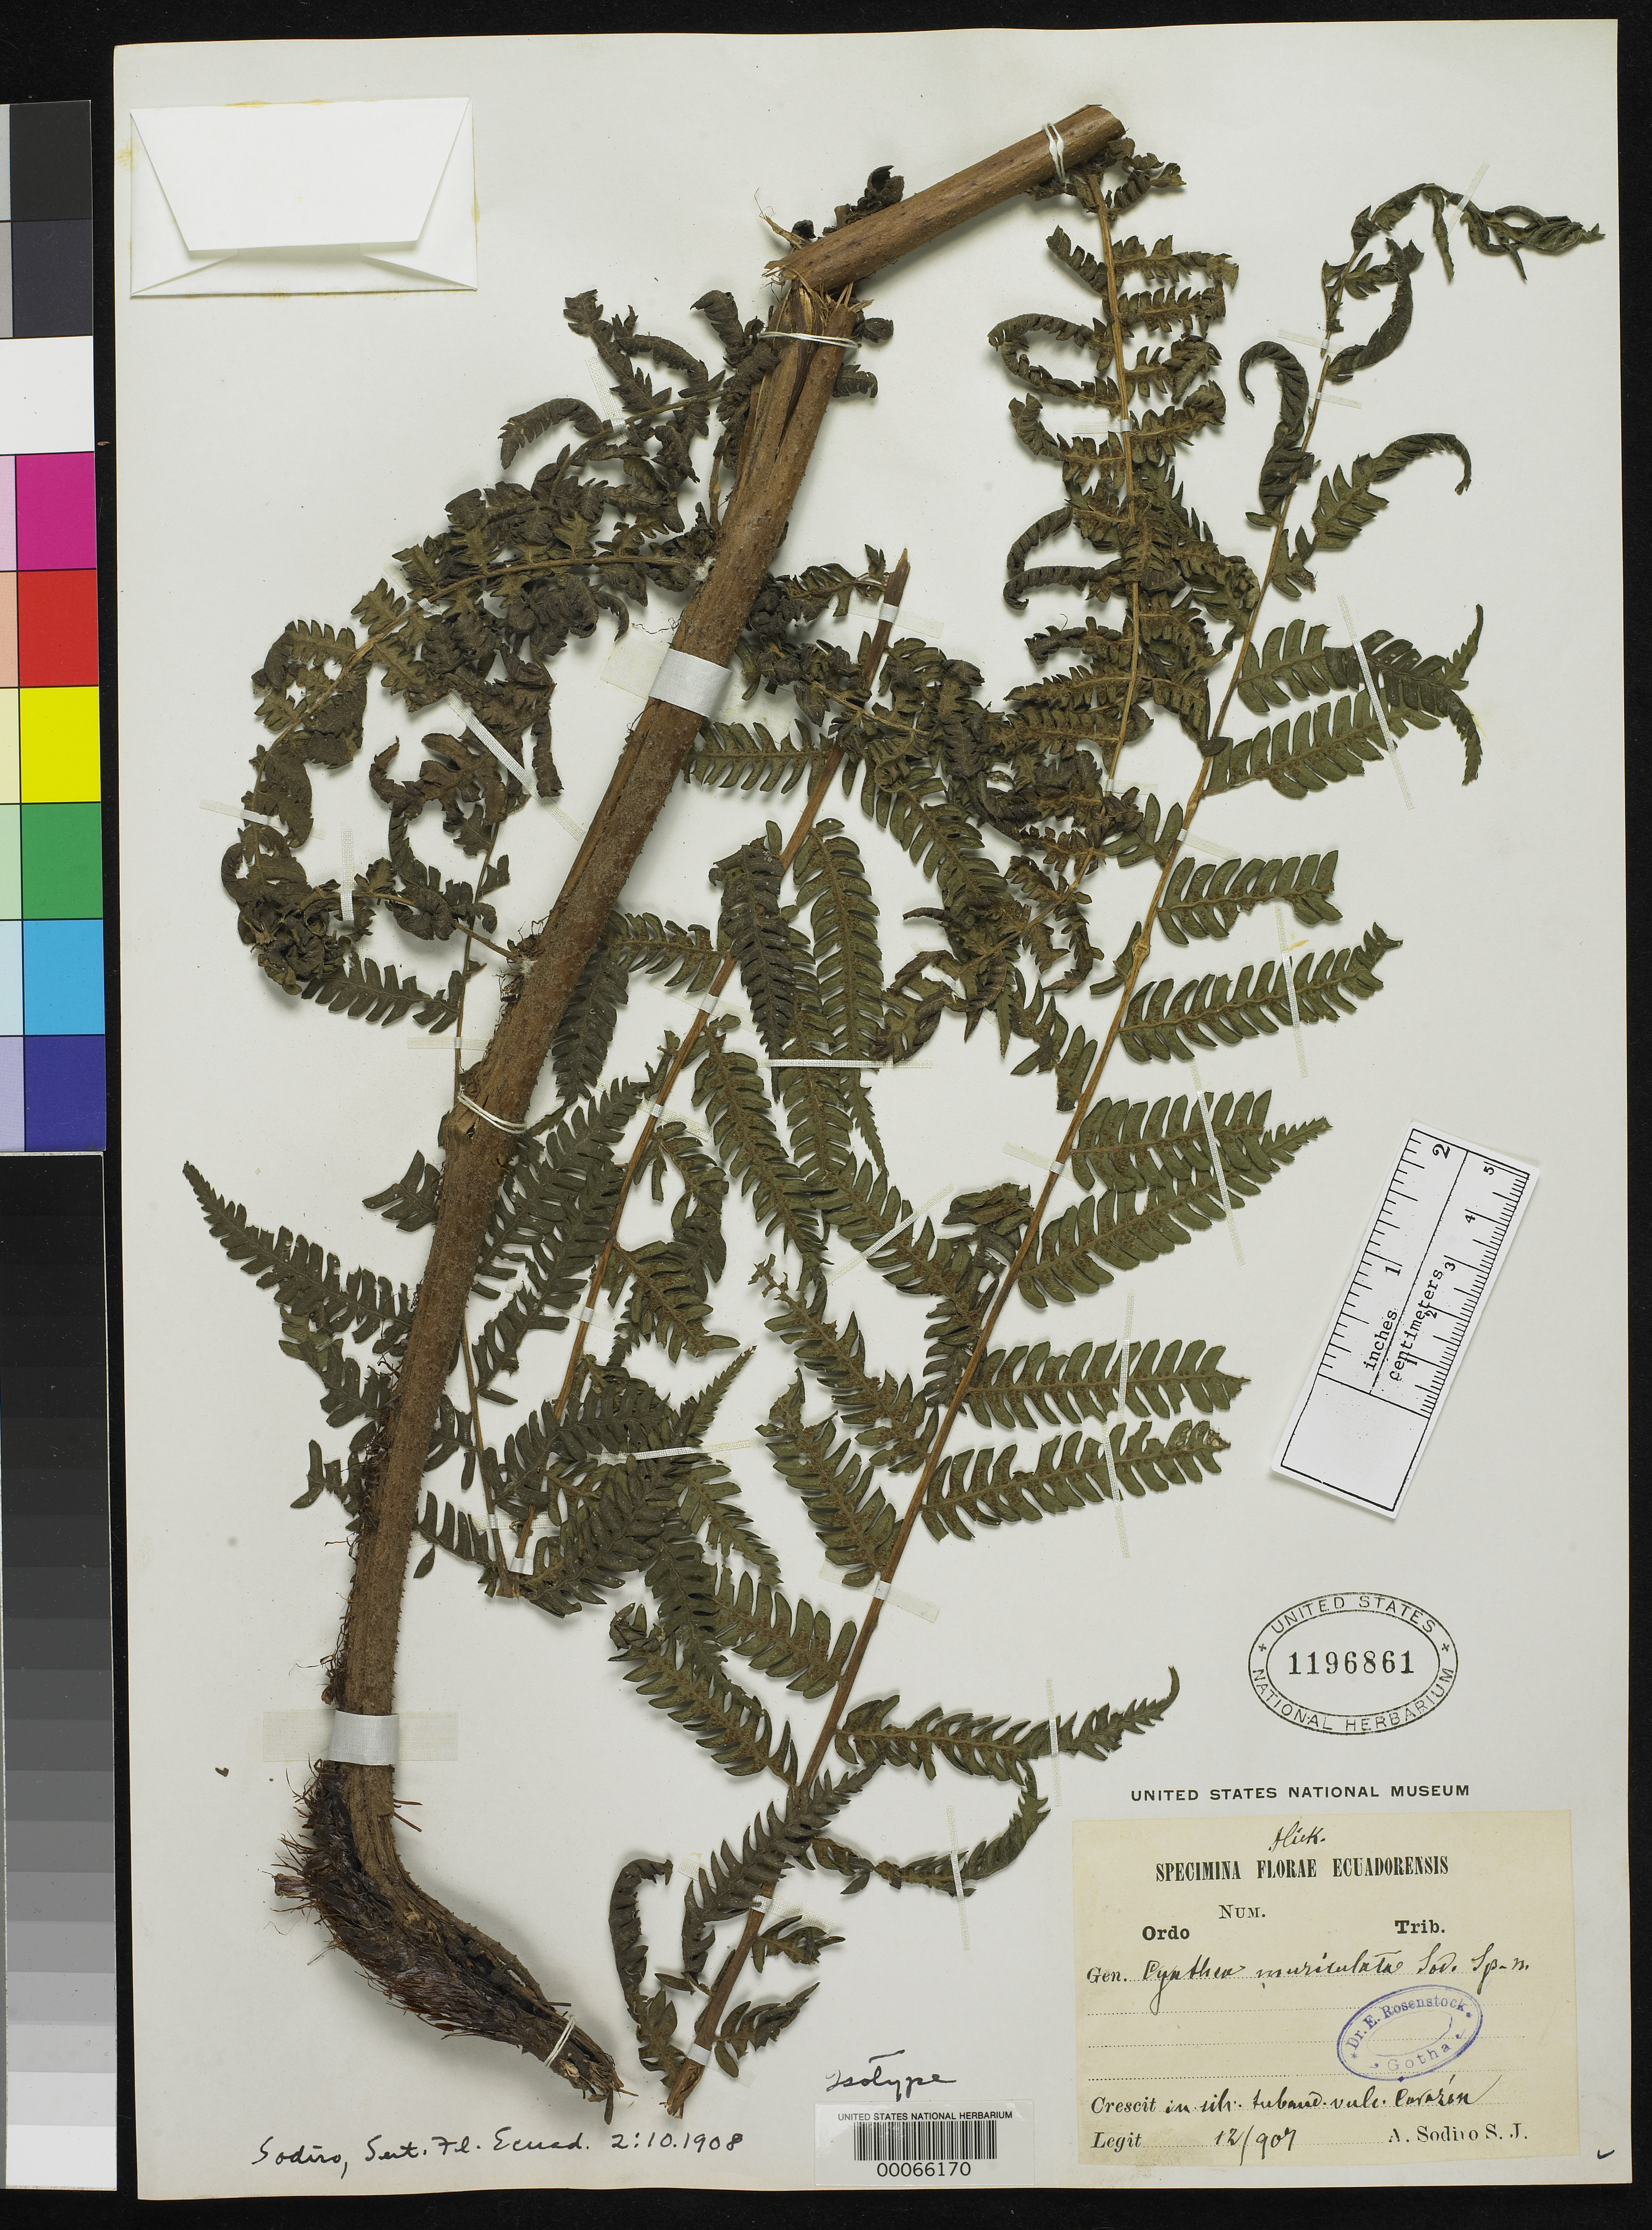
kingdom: Plantae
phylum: Tracheophyta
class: Polypodiopsida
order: Cyatheales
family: Cyatheaceae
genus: Cyathea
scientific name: Cyathea muriculata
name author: Sodiro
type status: Type Collection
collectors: L. Sodiro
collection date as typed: Dec 1907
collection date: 1907-12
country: Ecuador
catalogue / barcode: US 1196861